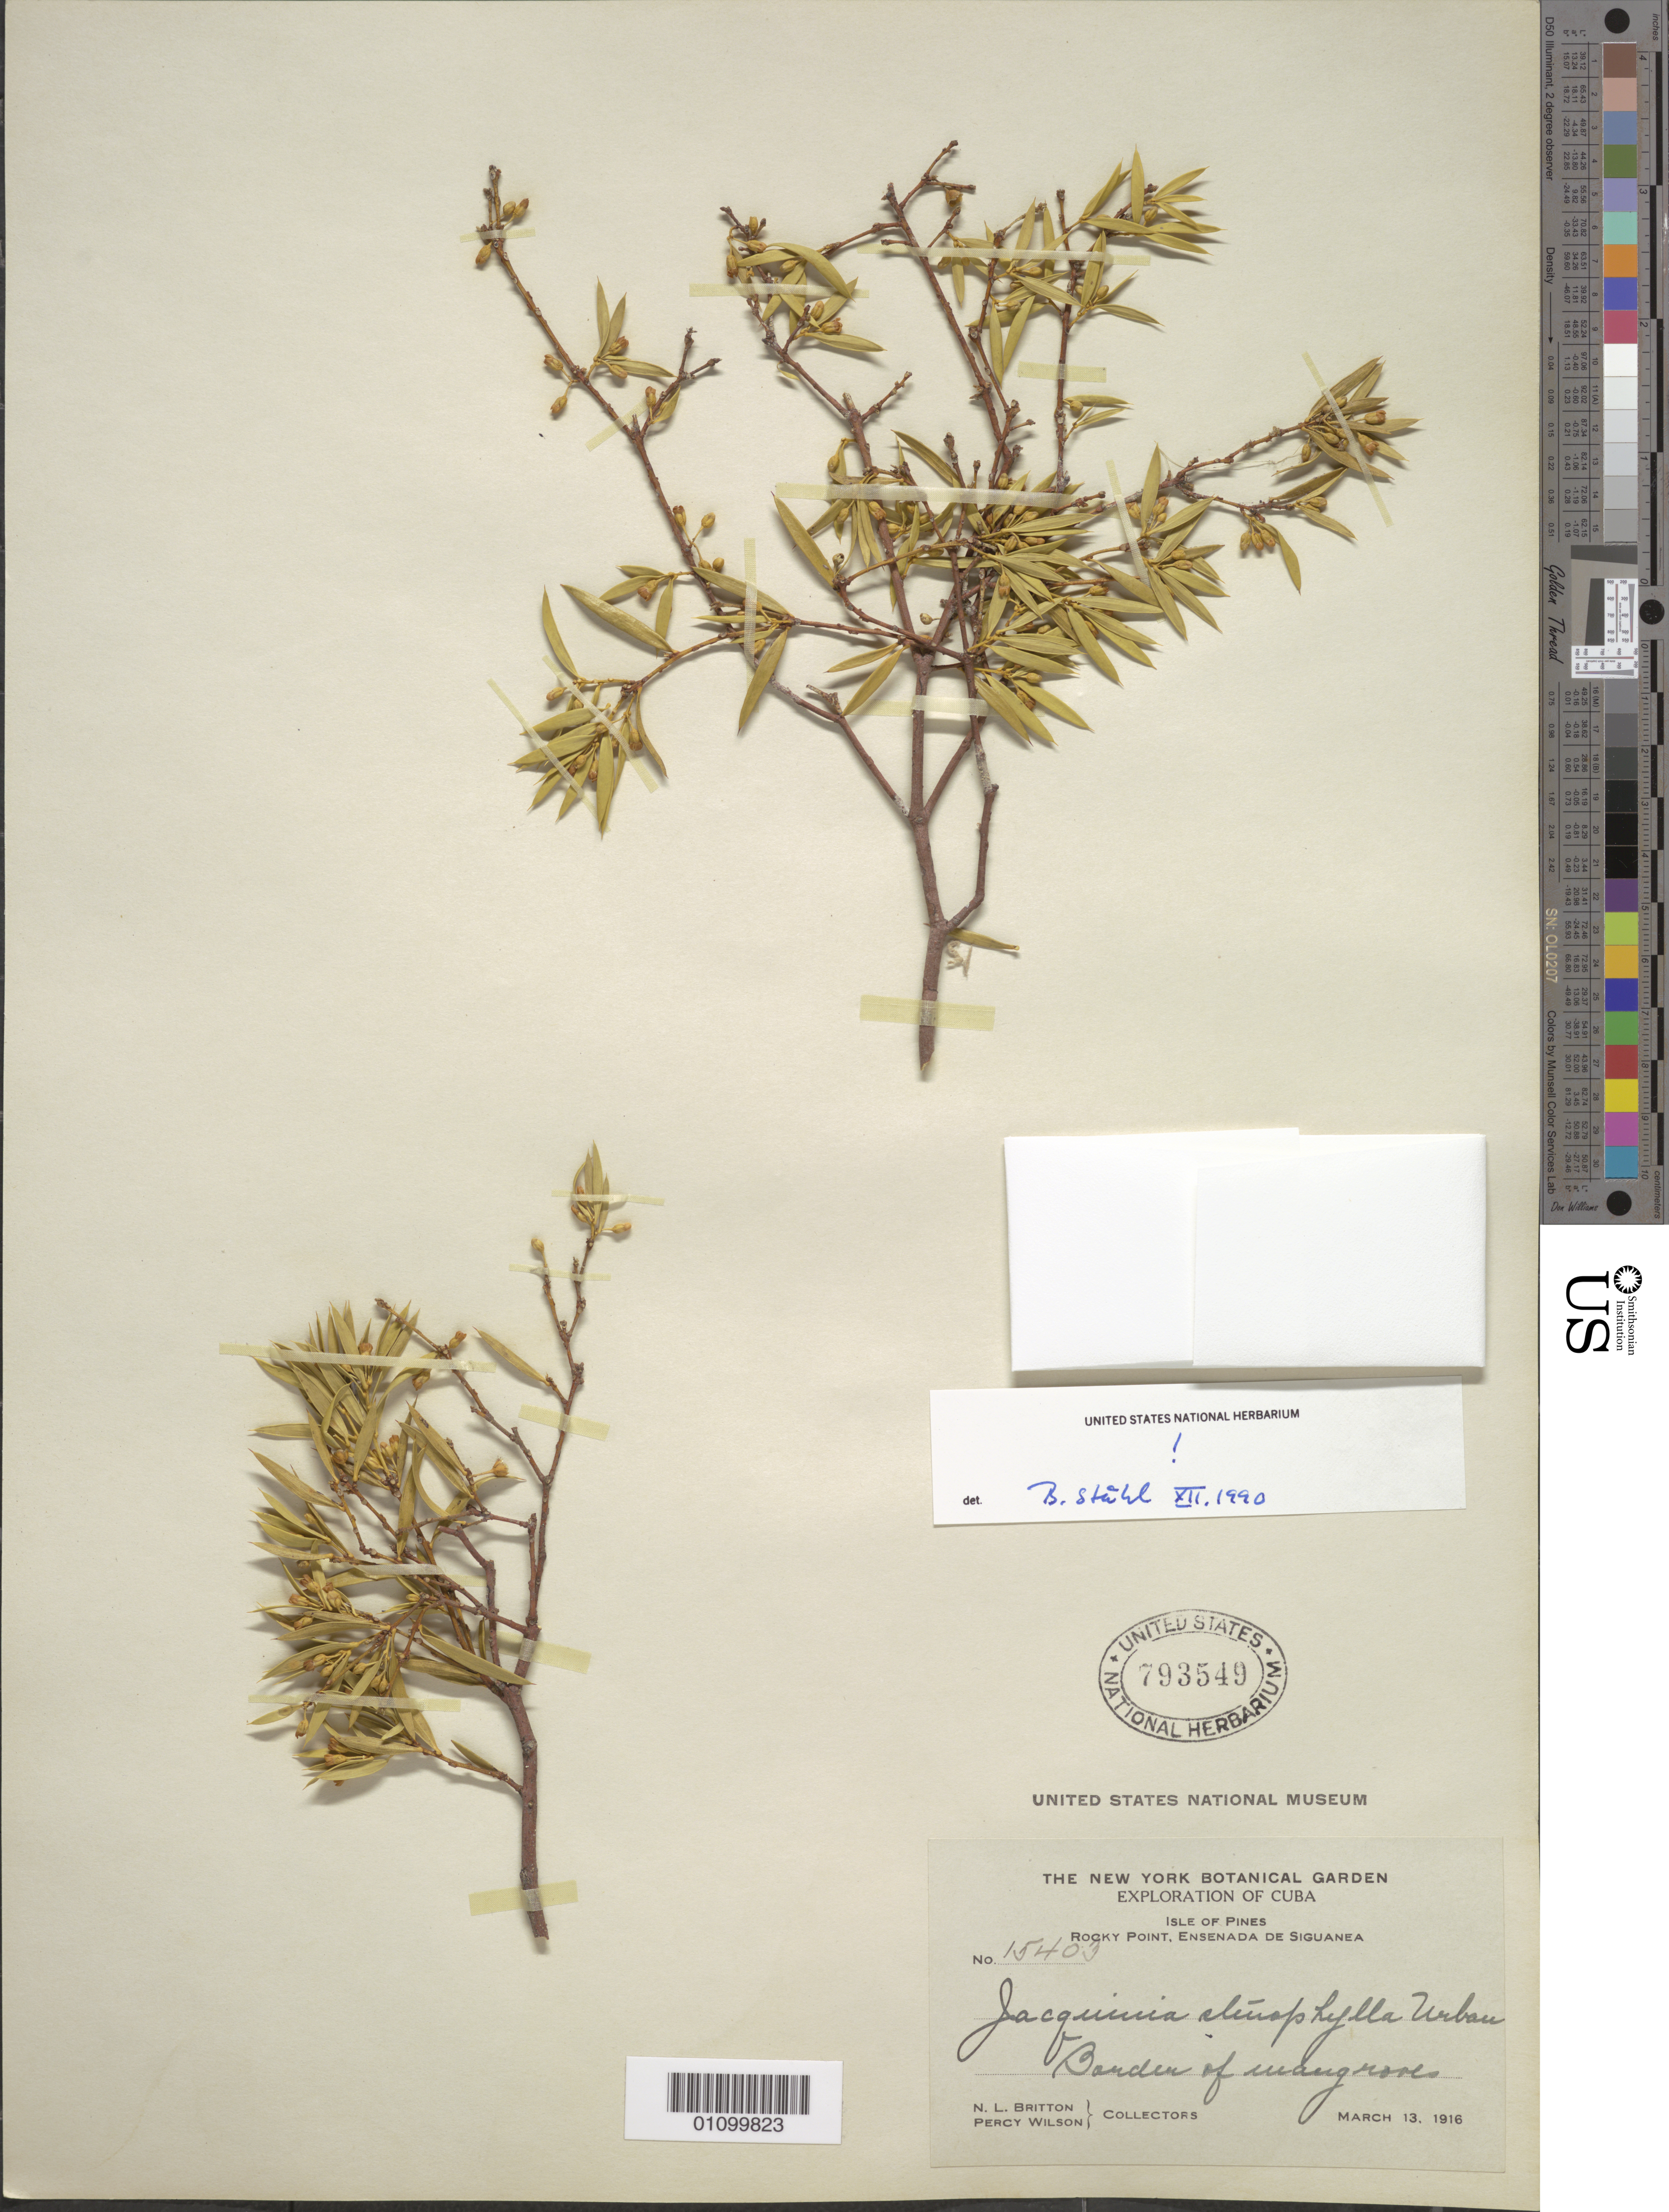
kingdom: Plantae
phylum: Tracheophyta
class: Magnoliopsida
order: Ericales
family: Primulaceae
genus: Jacquinia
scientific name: Jacquinia stenophylla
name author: Urb.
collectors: N. Britton & P. Wilson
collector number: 15403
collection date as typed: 13 Mar 1916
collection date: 1916-03-13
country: Cuba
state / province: Isla de La Juventud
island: Isla de la Juventud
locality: Rocky Point, Ensenada de Siguanea Garden of mangrove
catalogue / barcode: US 793549